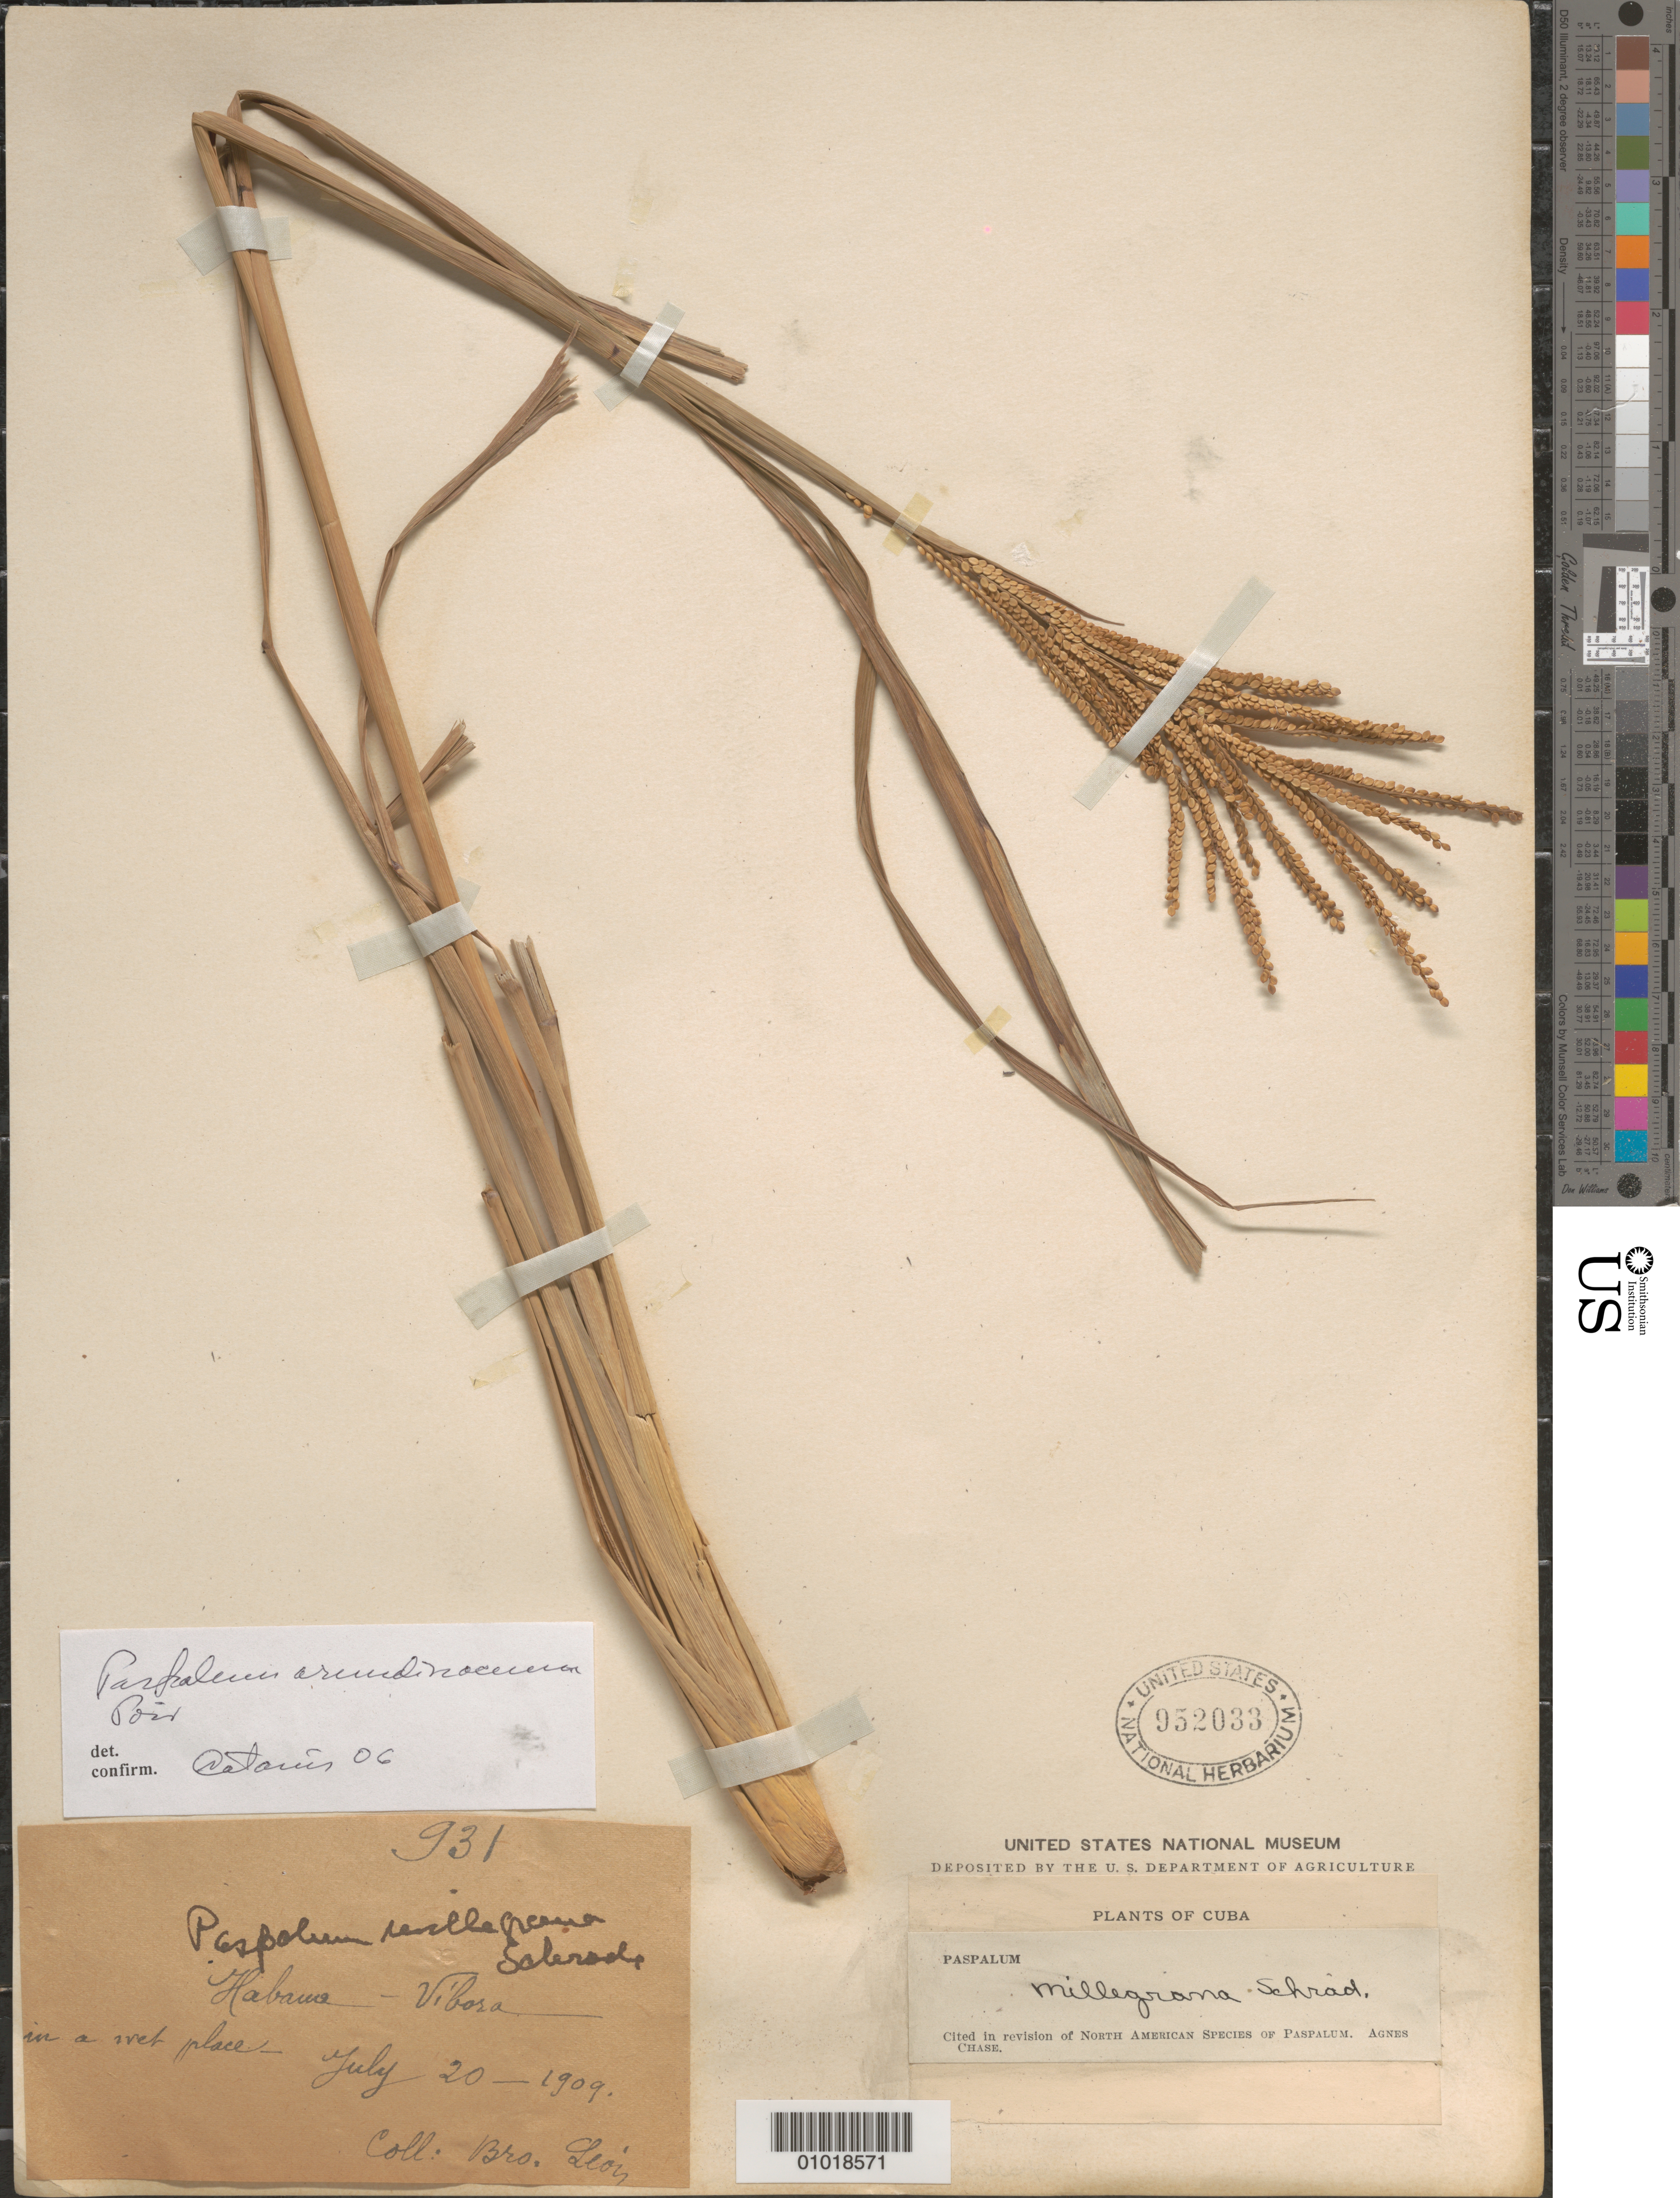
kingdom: Plantae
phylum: Tracheophyta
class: Liliopsida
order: Poales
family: Poaceae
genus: Paspalum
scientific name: Paspalum arundinaceum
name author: Poir.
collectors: Bro. León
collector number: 931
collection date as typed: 20 Jul 1909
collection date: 1909-07-20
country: Cuba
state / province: La Habana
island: Cuba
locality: Vibora, in a wet place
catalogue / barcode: US 952033